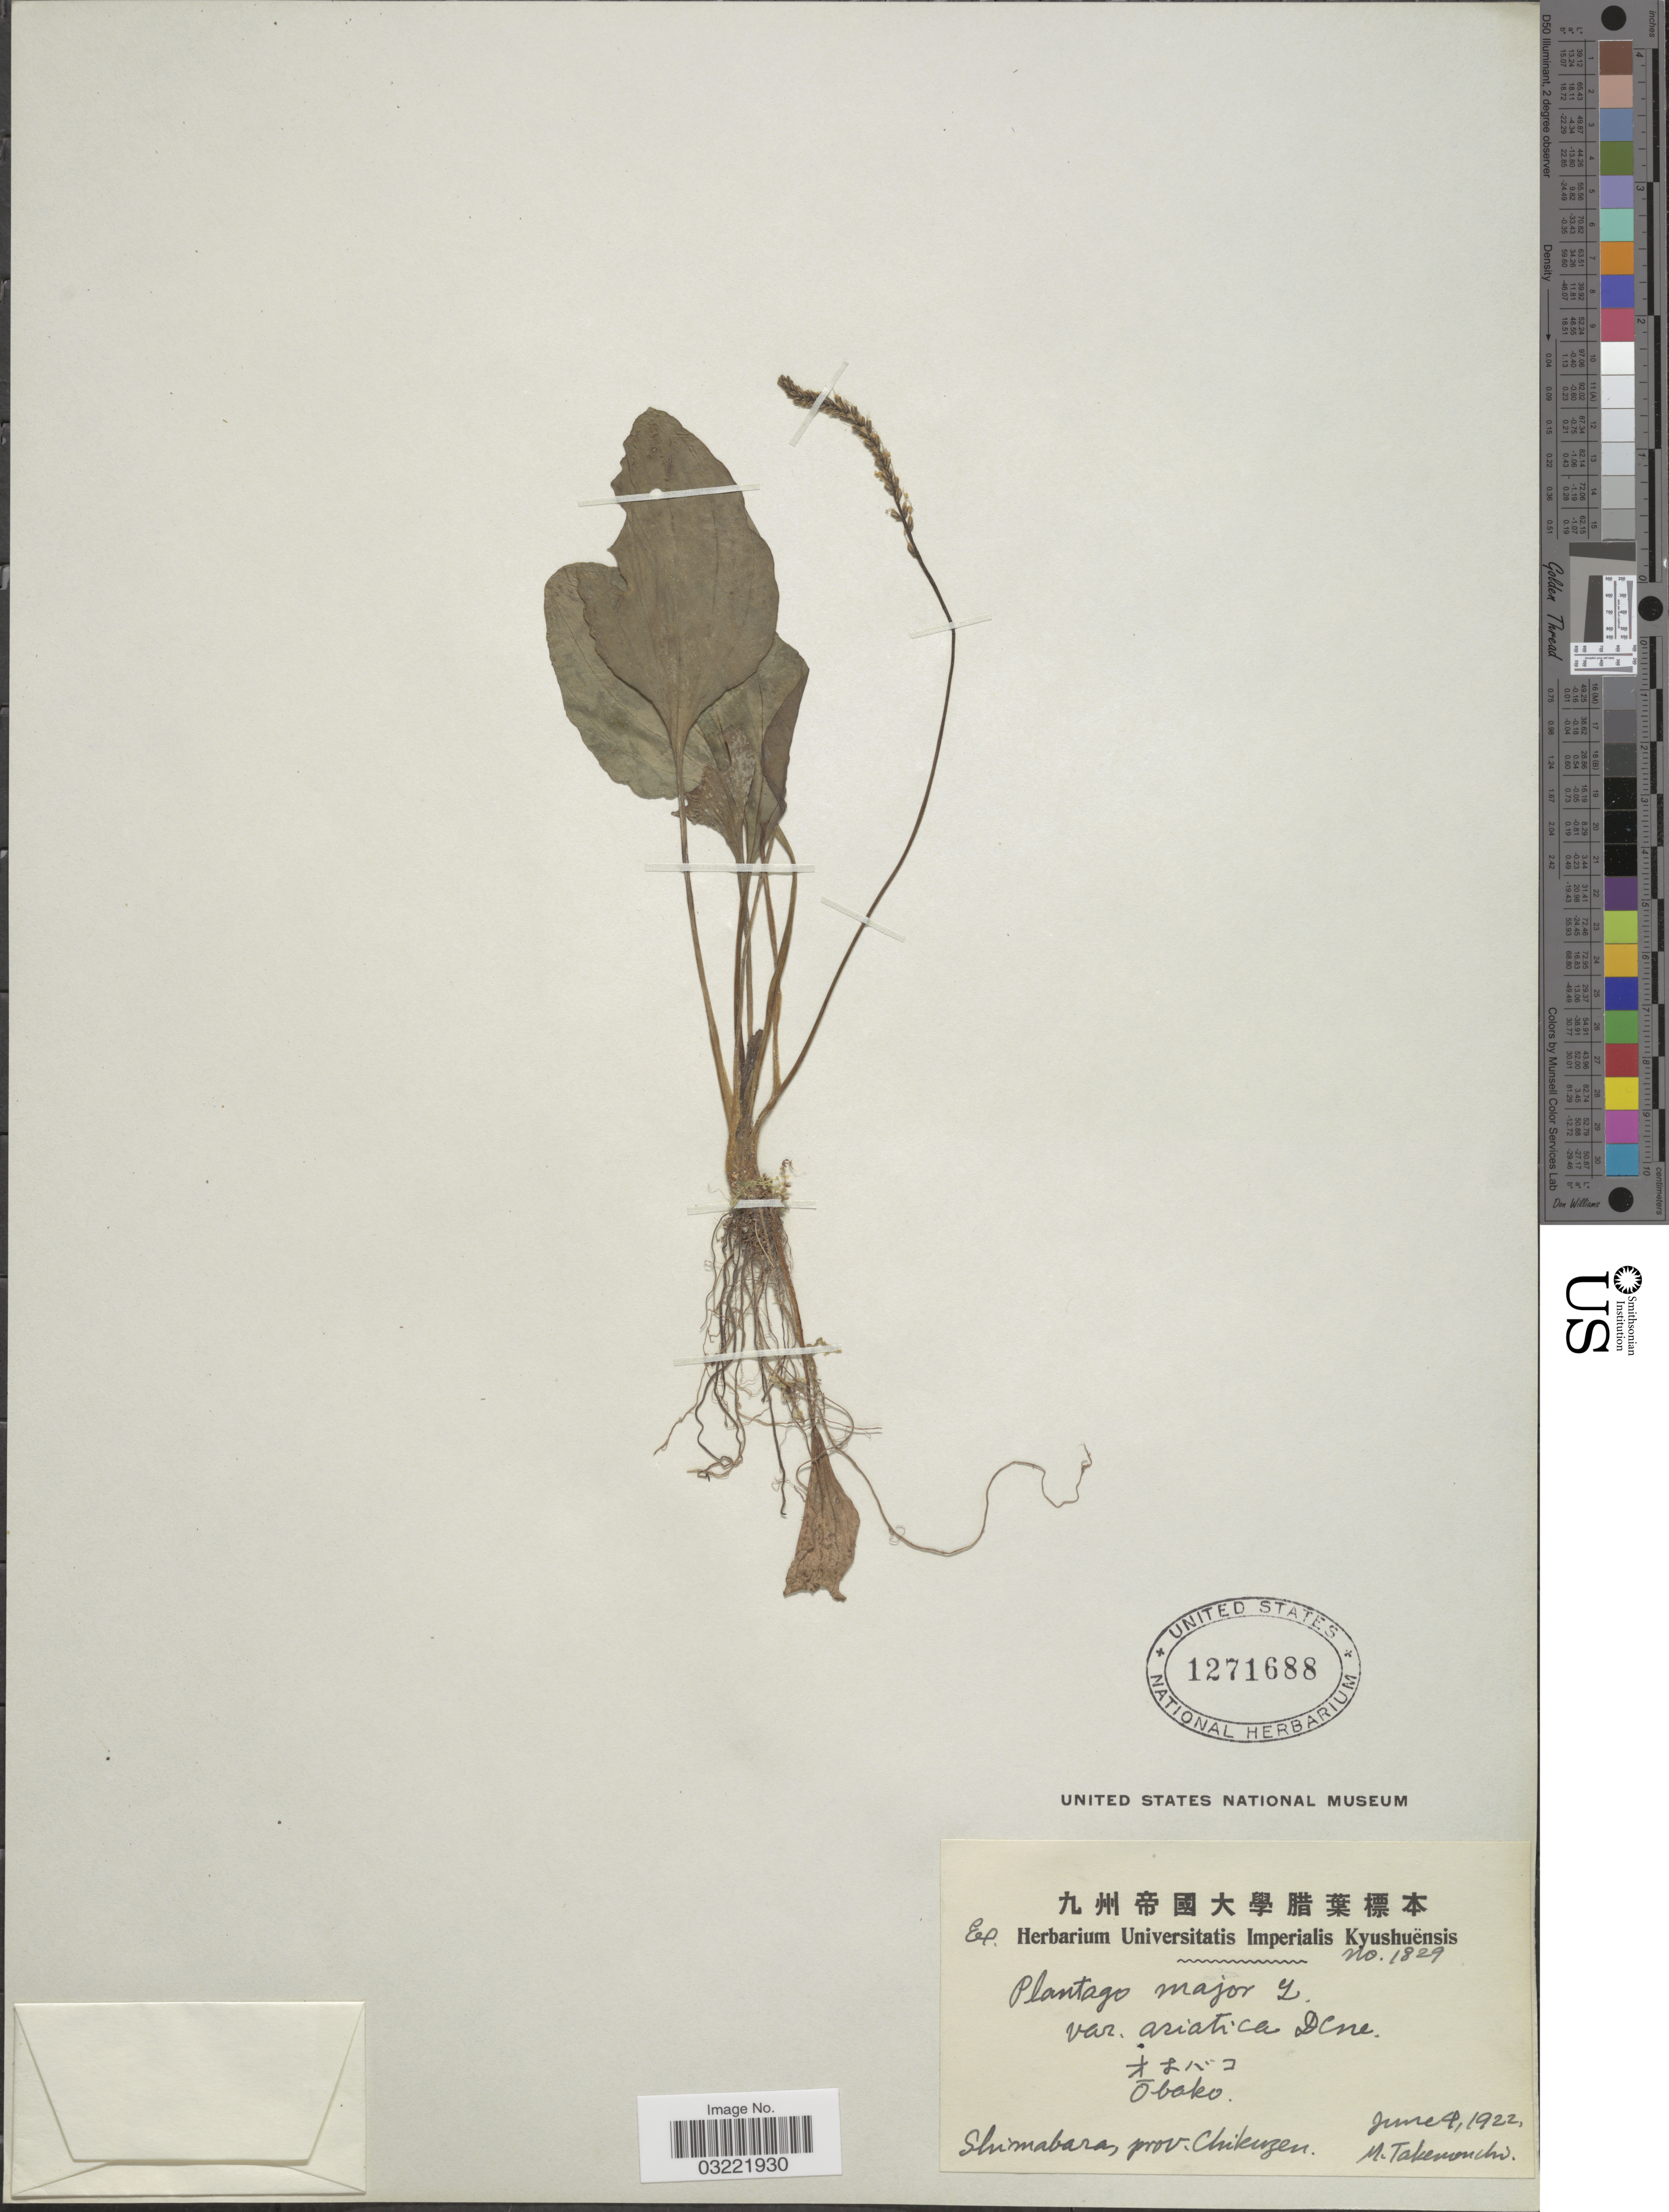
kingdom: Plantae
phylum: Tracheophyta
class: Magnoliopsida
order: Lamiales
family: Plantaginaceae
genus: Plantago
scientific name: Plantago asiatica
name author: L.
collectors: M. Takenouchi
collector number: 1829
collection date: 1922-06-04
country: Japan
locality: Shimabara, Prov. Chikuzen.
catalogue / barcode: US 1271688